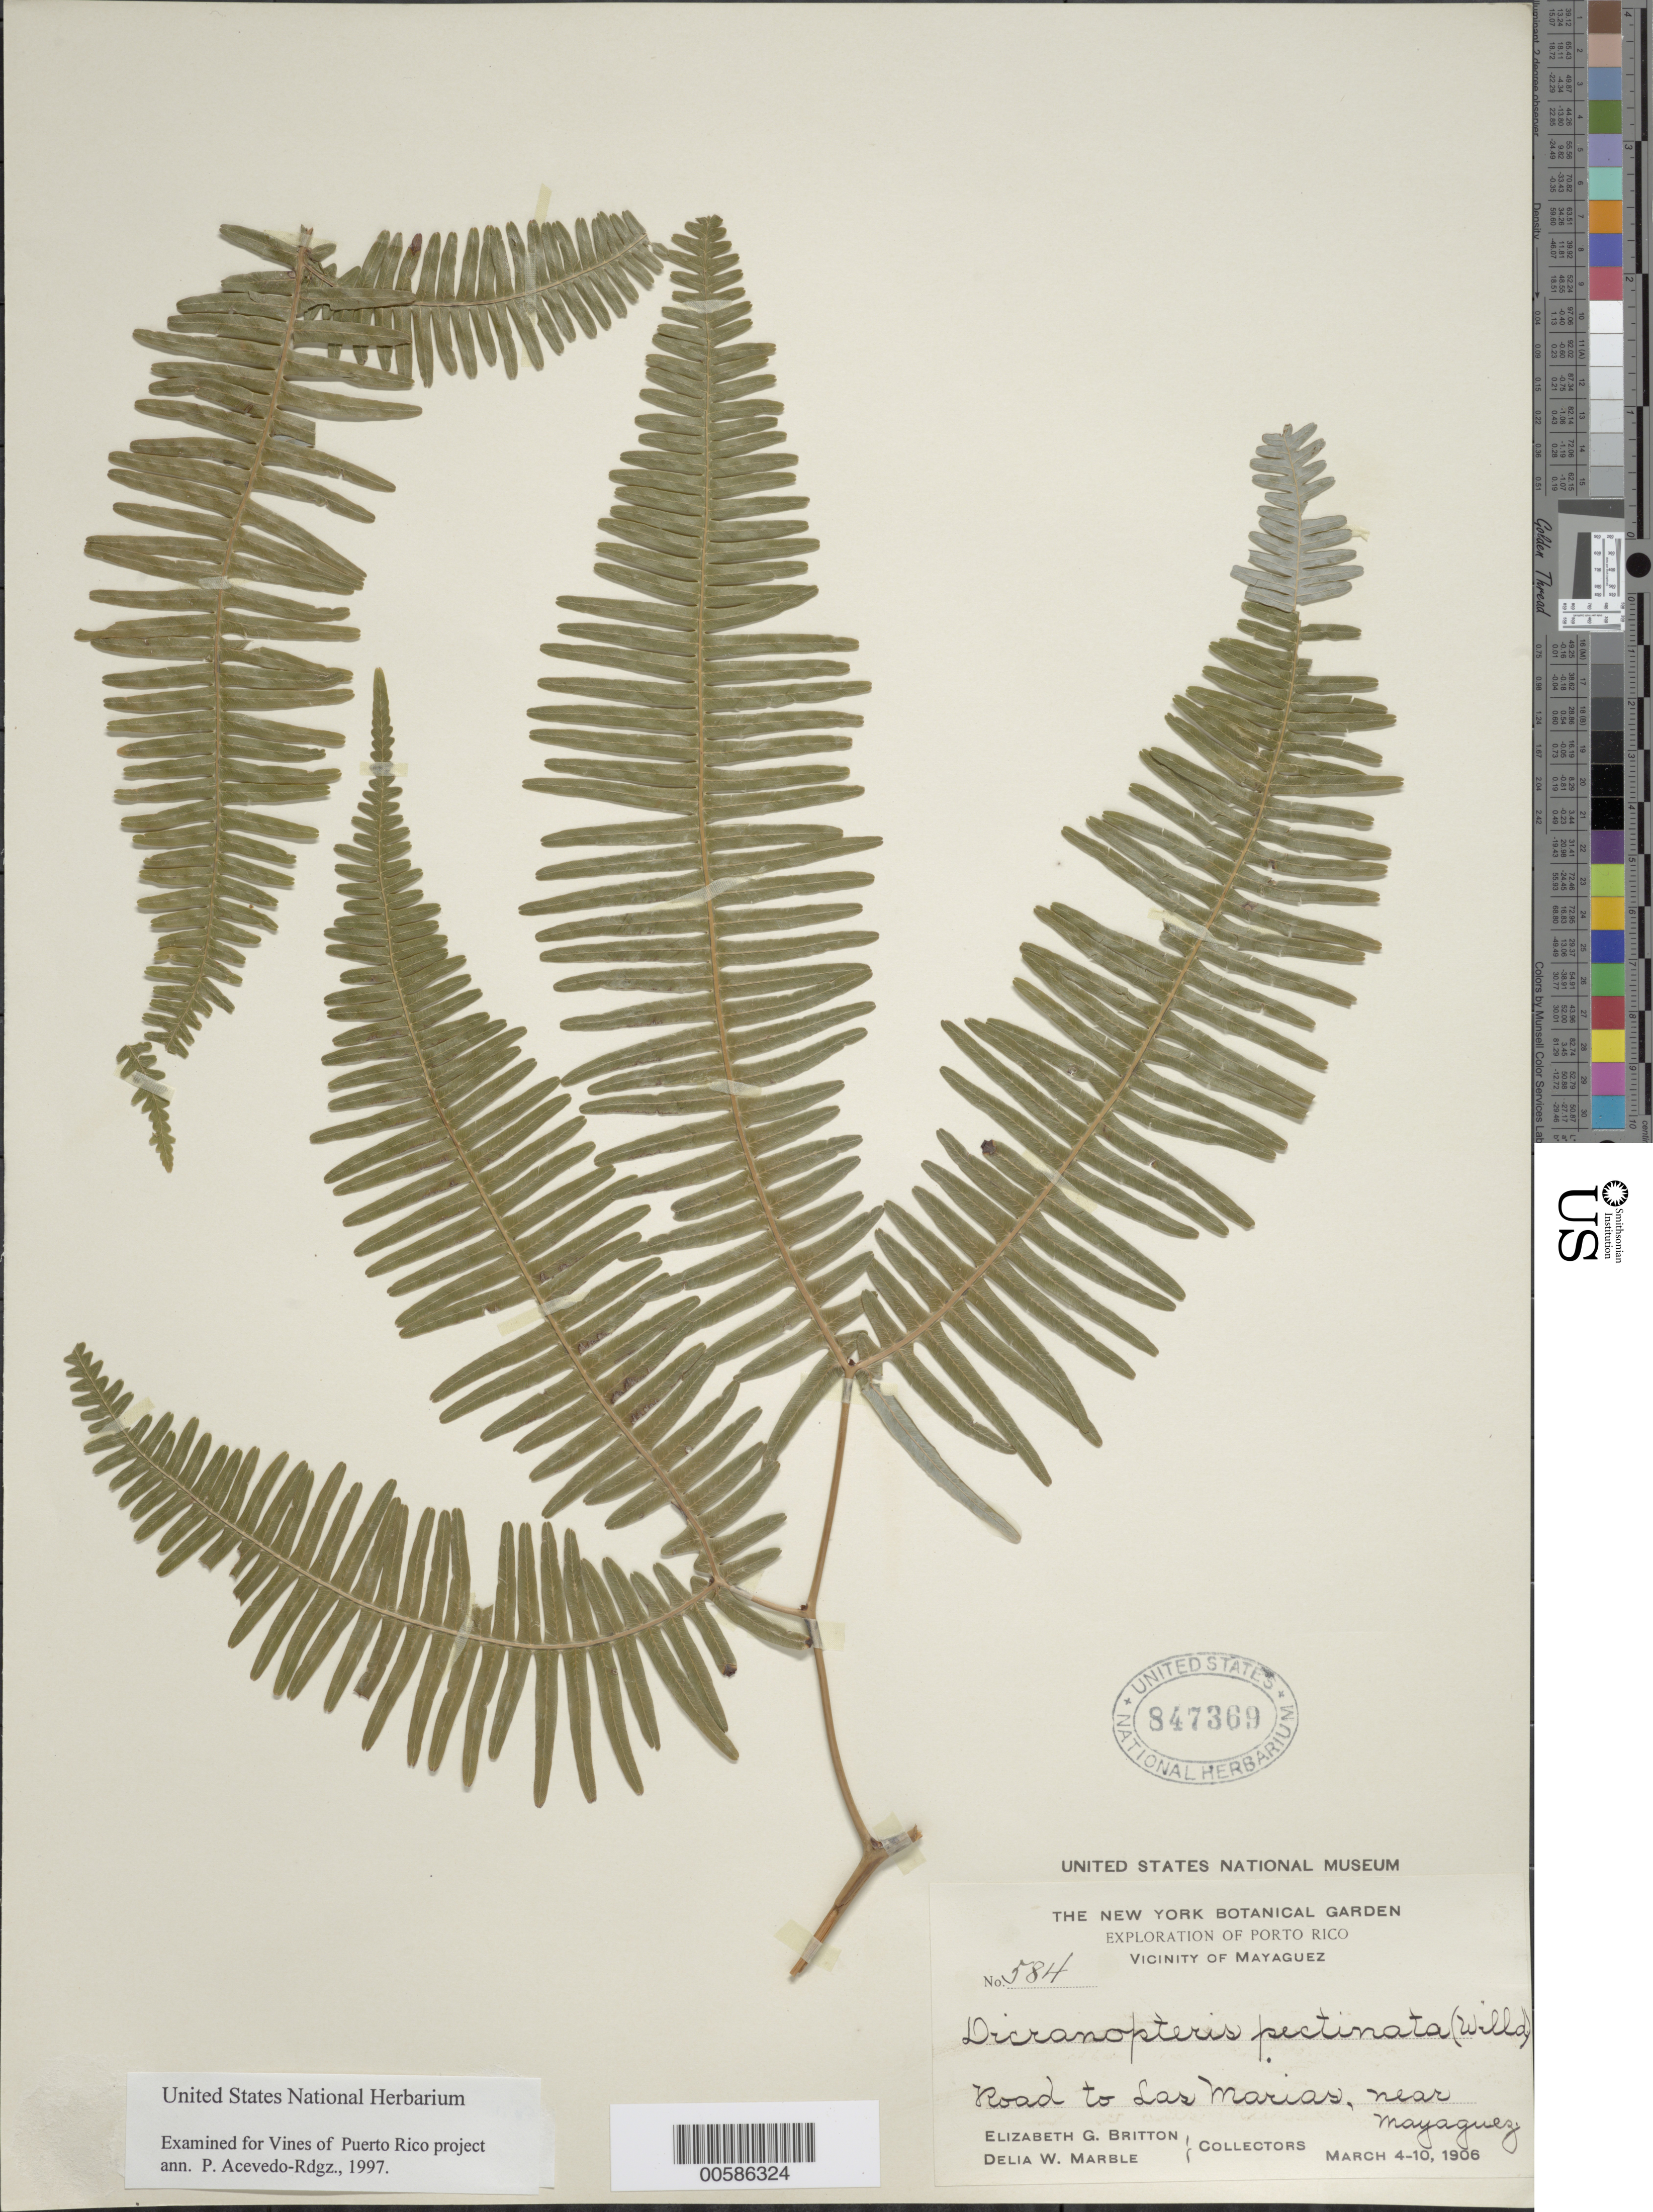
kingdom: Plantae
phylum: Tracheophyta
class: Polypodiopsida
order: Gleicheniales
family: Gleicheniaceae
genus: Gleichenella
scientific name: Gleichenella pectinata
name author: (Willd.) Ching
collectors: E. G. Britton & D. W. Marble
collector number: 584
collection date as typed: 04 Mar 1906 to 10 Mar 1906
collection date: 1906-03-04/1906-03-10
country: Puerto Rico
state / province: Mayagüez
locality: road to Las Marias, near Mayaguez.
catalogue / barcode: US 847369